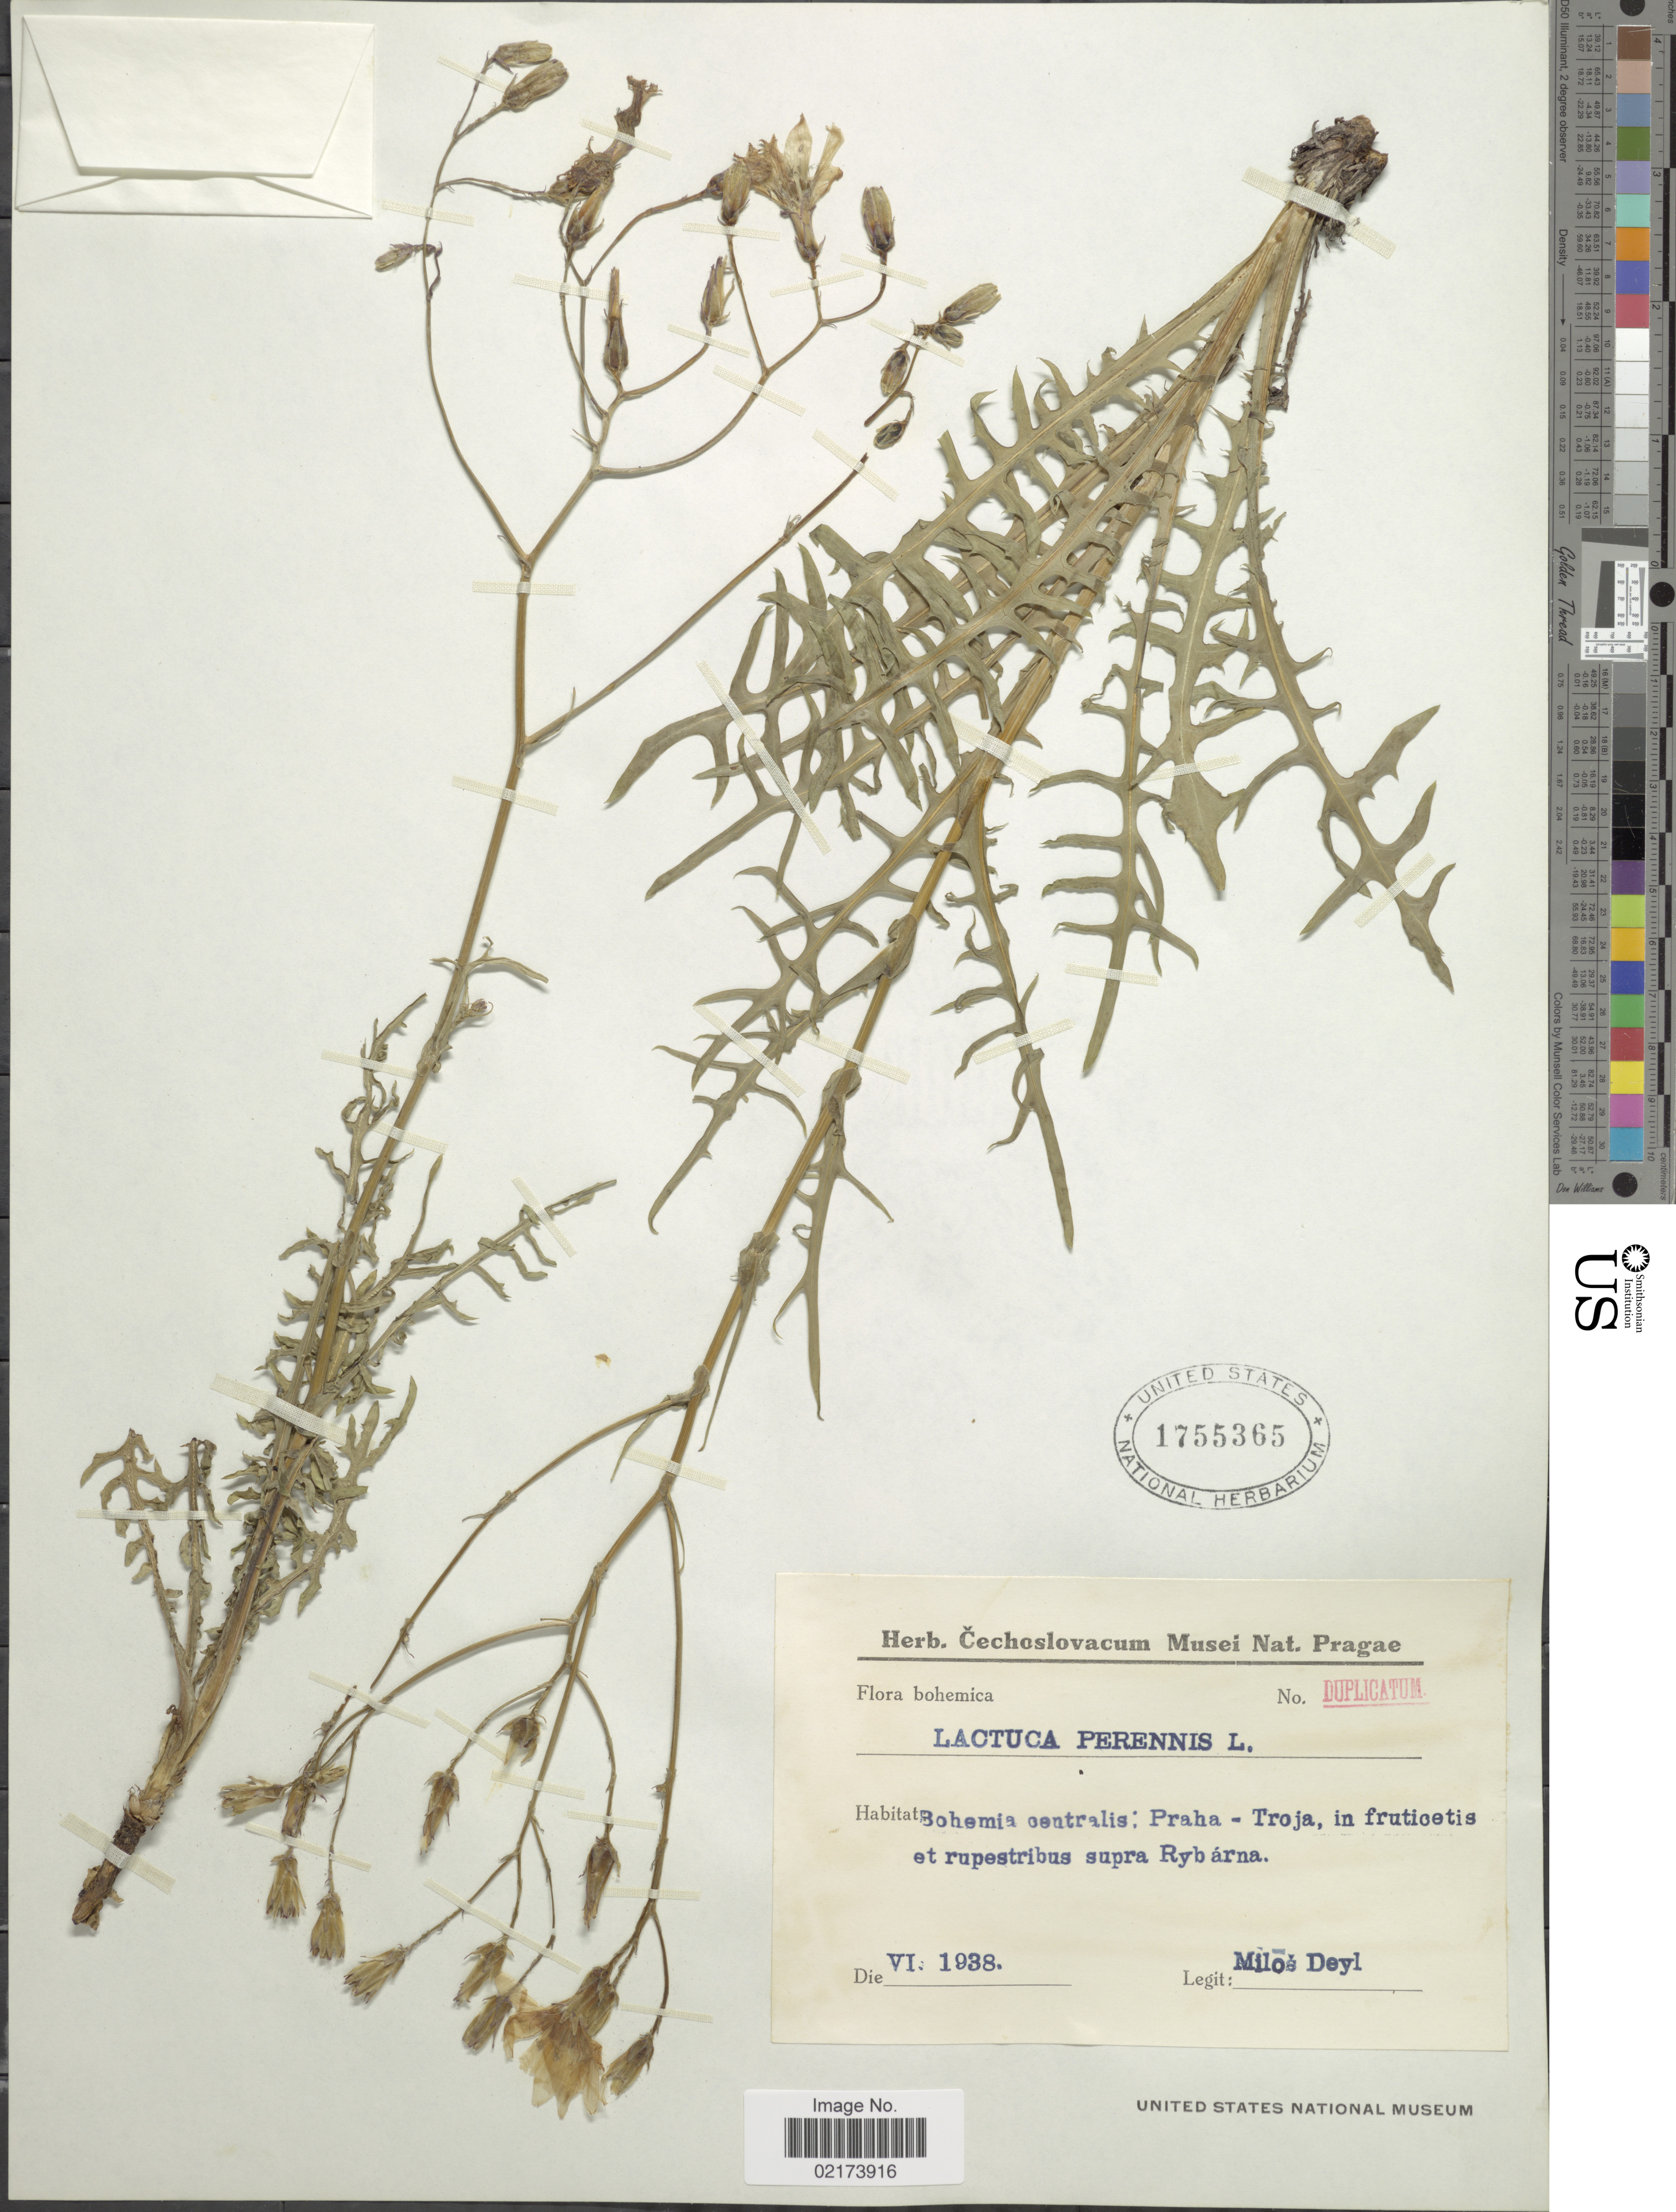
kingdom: Plantae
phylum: Tracheophyta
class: Magnoliopsida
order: Asterales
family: Asteraceae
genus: Lactuca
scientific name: Lactuca perennis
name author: L.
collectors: M. Deyl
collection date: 1938-06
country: Czechia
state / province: Central Bohemian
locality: Bohemica, Bohemia Centralis, Praha-Troja, supra Rybarna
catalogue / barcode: US 1755365